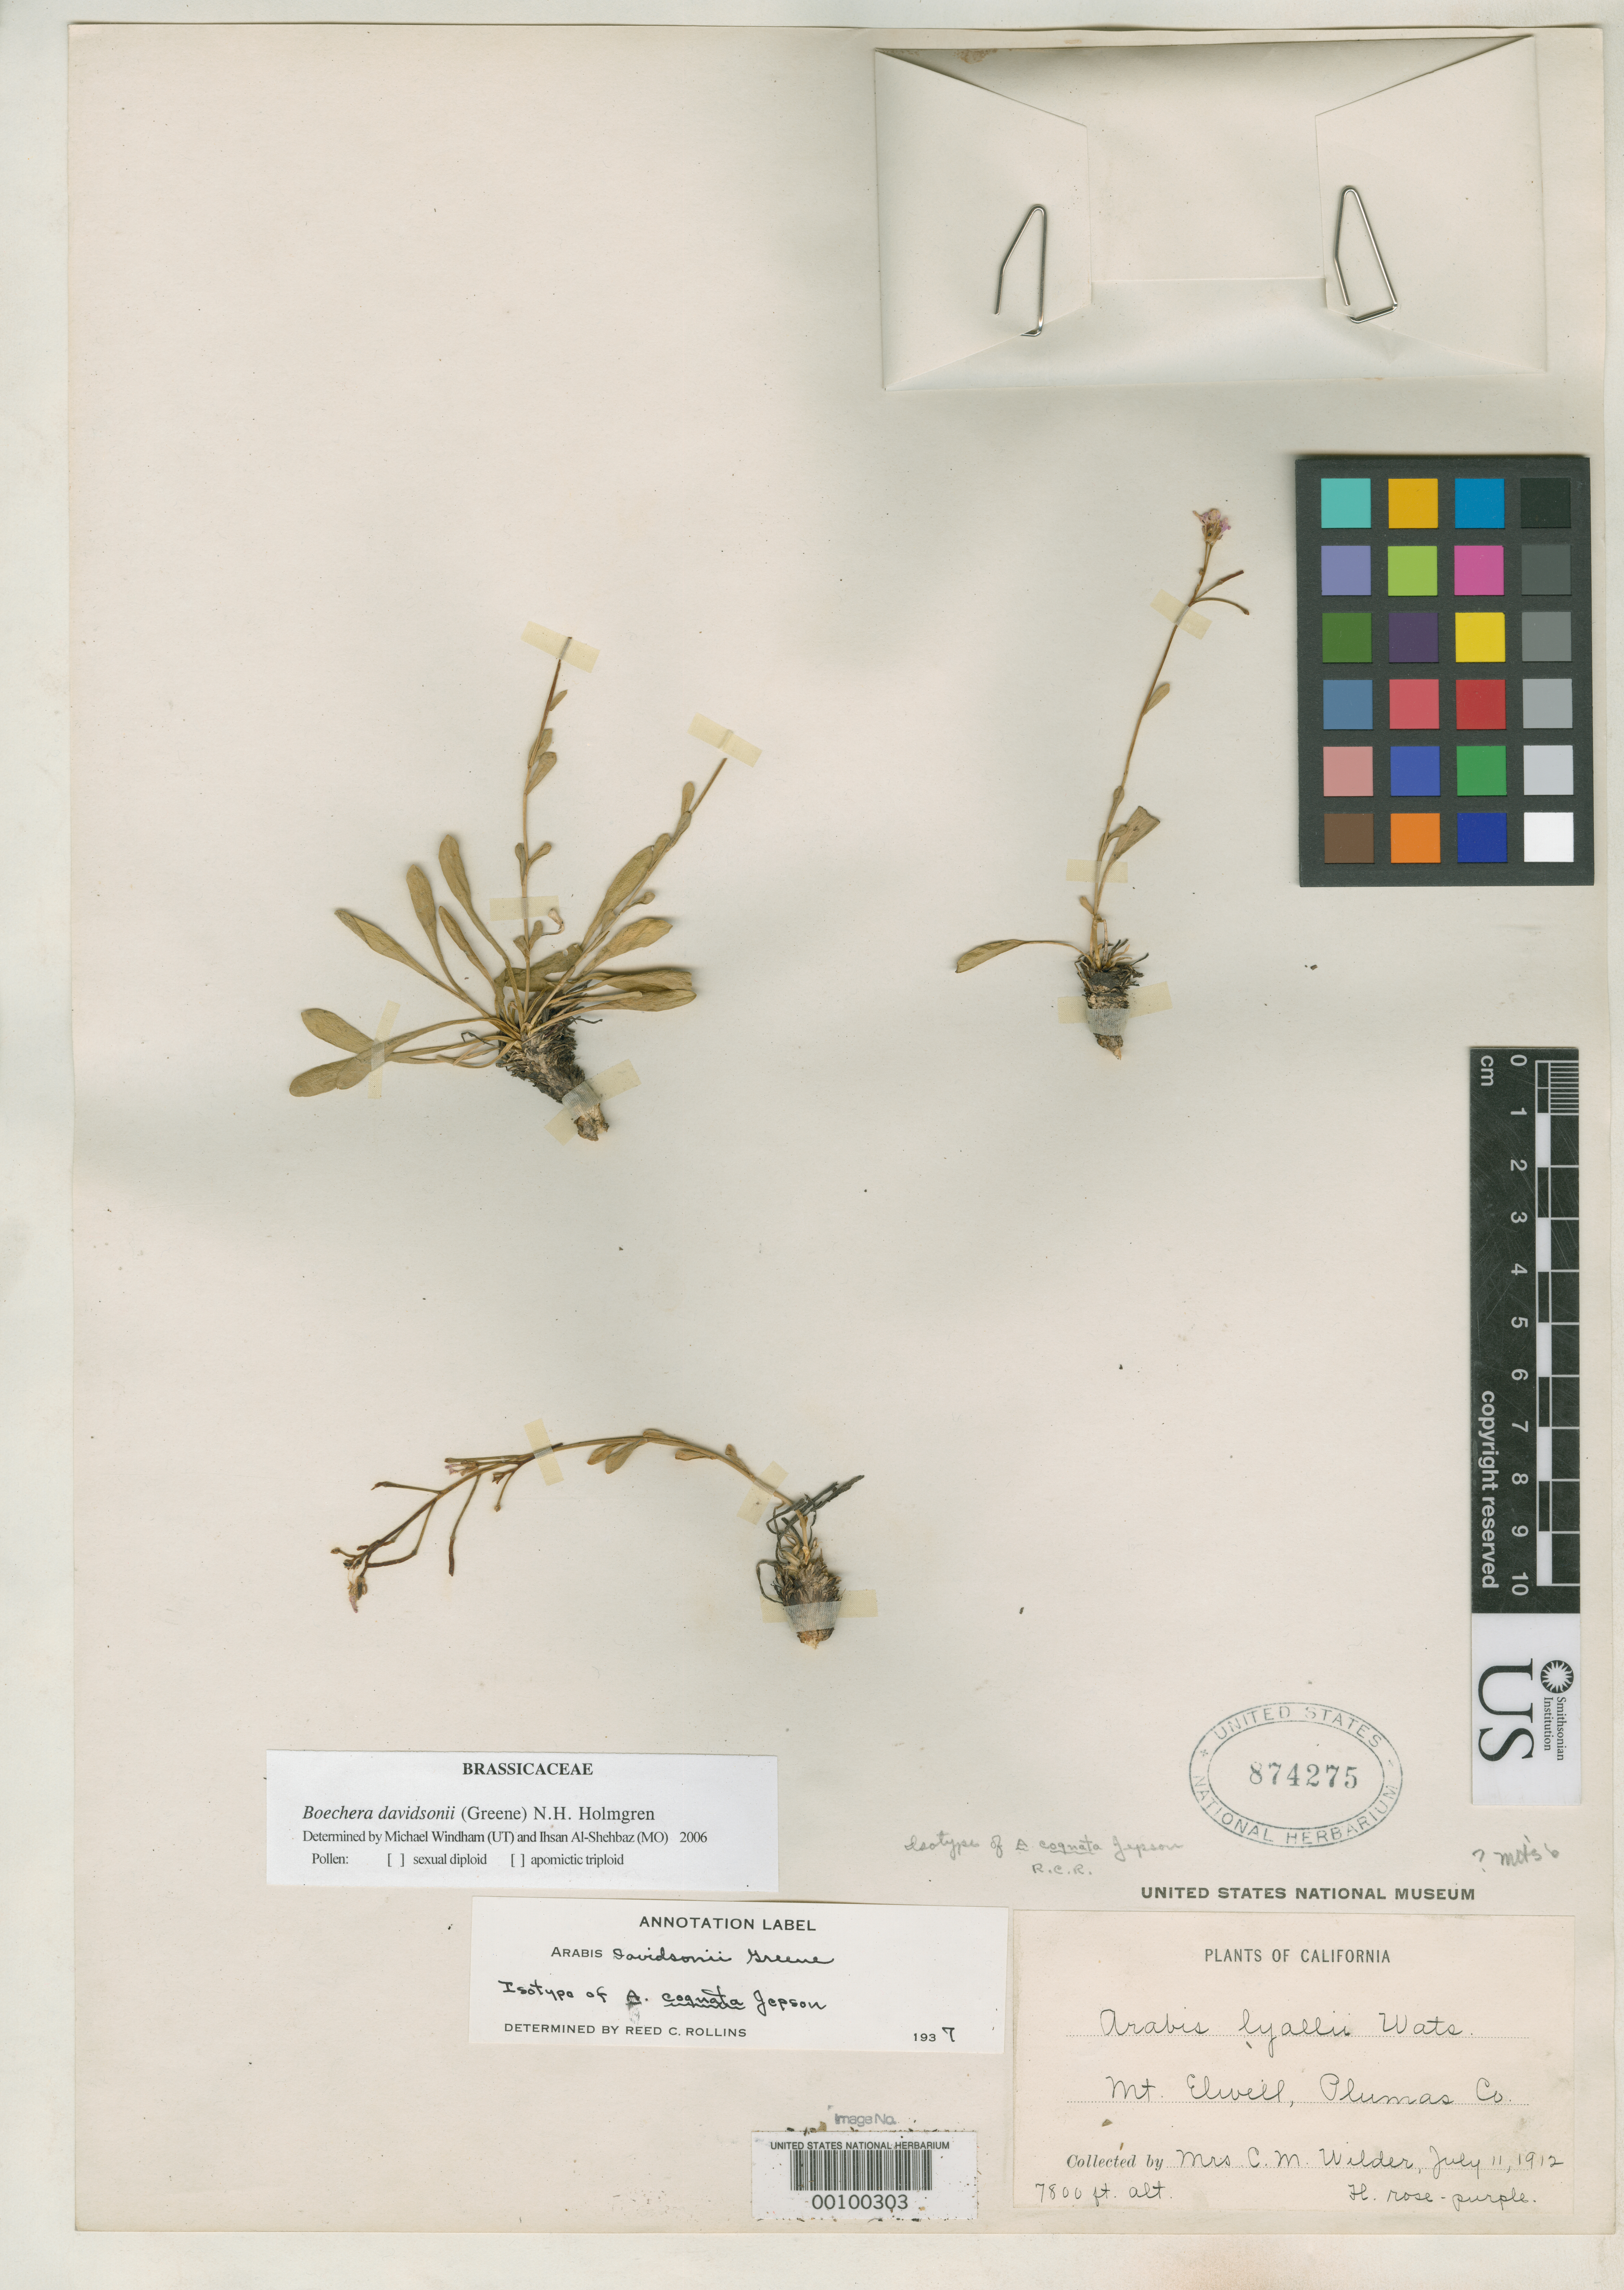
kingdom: Plantae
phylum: Tracheophyta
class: Magnoliopsida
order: Brassicales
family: Brassicaceae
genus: Arabis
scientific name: Arabis cognata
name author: Jeps.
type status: Isotype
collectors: C. Wilder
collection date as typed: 11 Jul 1912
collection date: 1912-07-11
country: United States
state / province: California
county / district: Plumas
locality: Mt. Elwell.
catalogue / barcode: US 874275